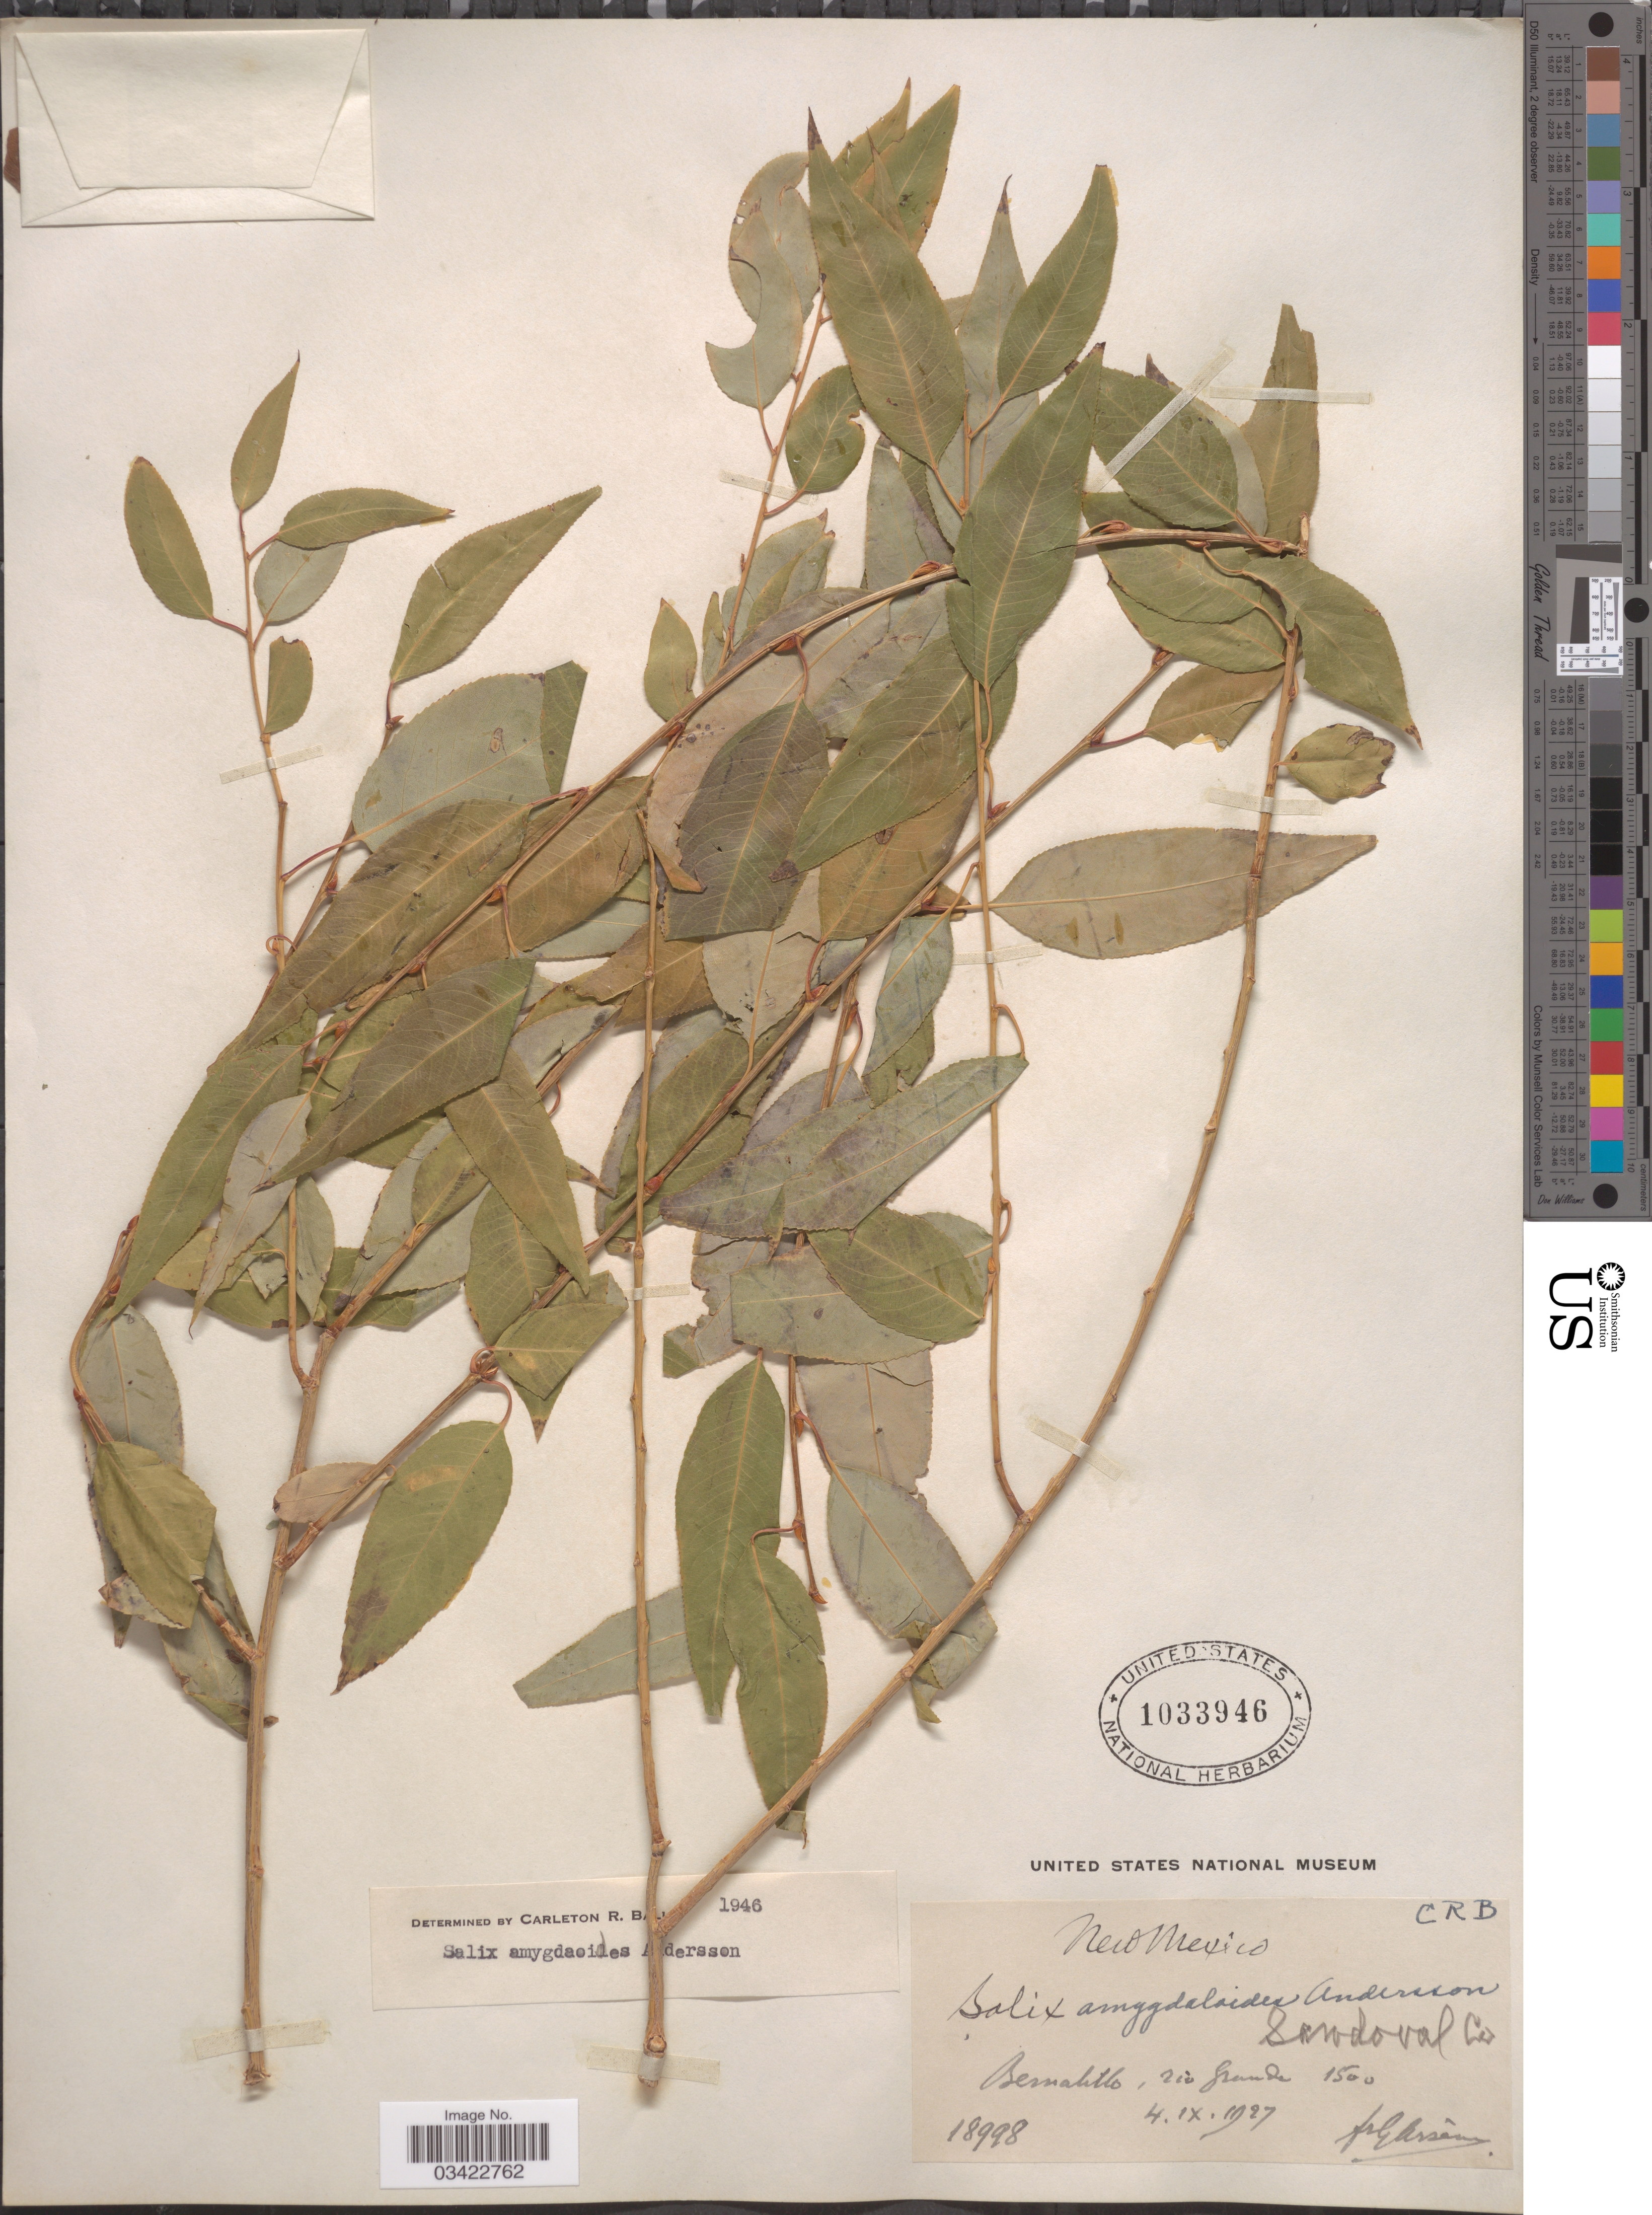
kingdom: Plantae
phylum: Tracheophyta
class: Magnoliopsida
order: Malpighiales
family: Salicaceae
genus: Salix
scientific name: Salix amygdaloides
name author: Andersson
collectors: F. Arsène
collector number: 18998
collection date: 1927-09-04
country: United States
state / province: New Mexico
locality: Bernalillo, rio Grande. Sandoval Co.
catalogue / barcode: US 1033946